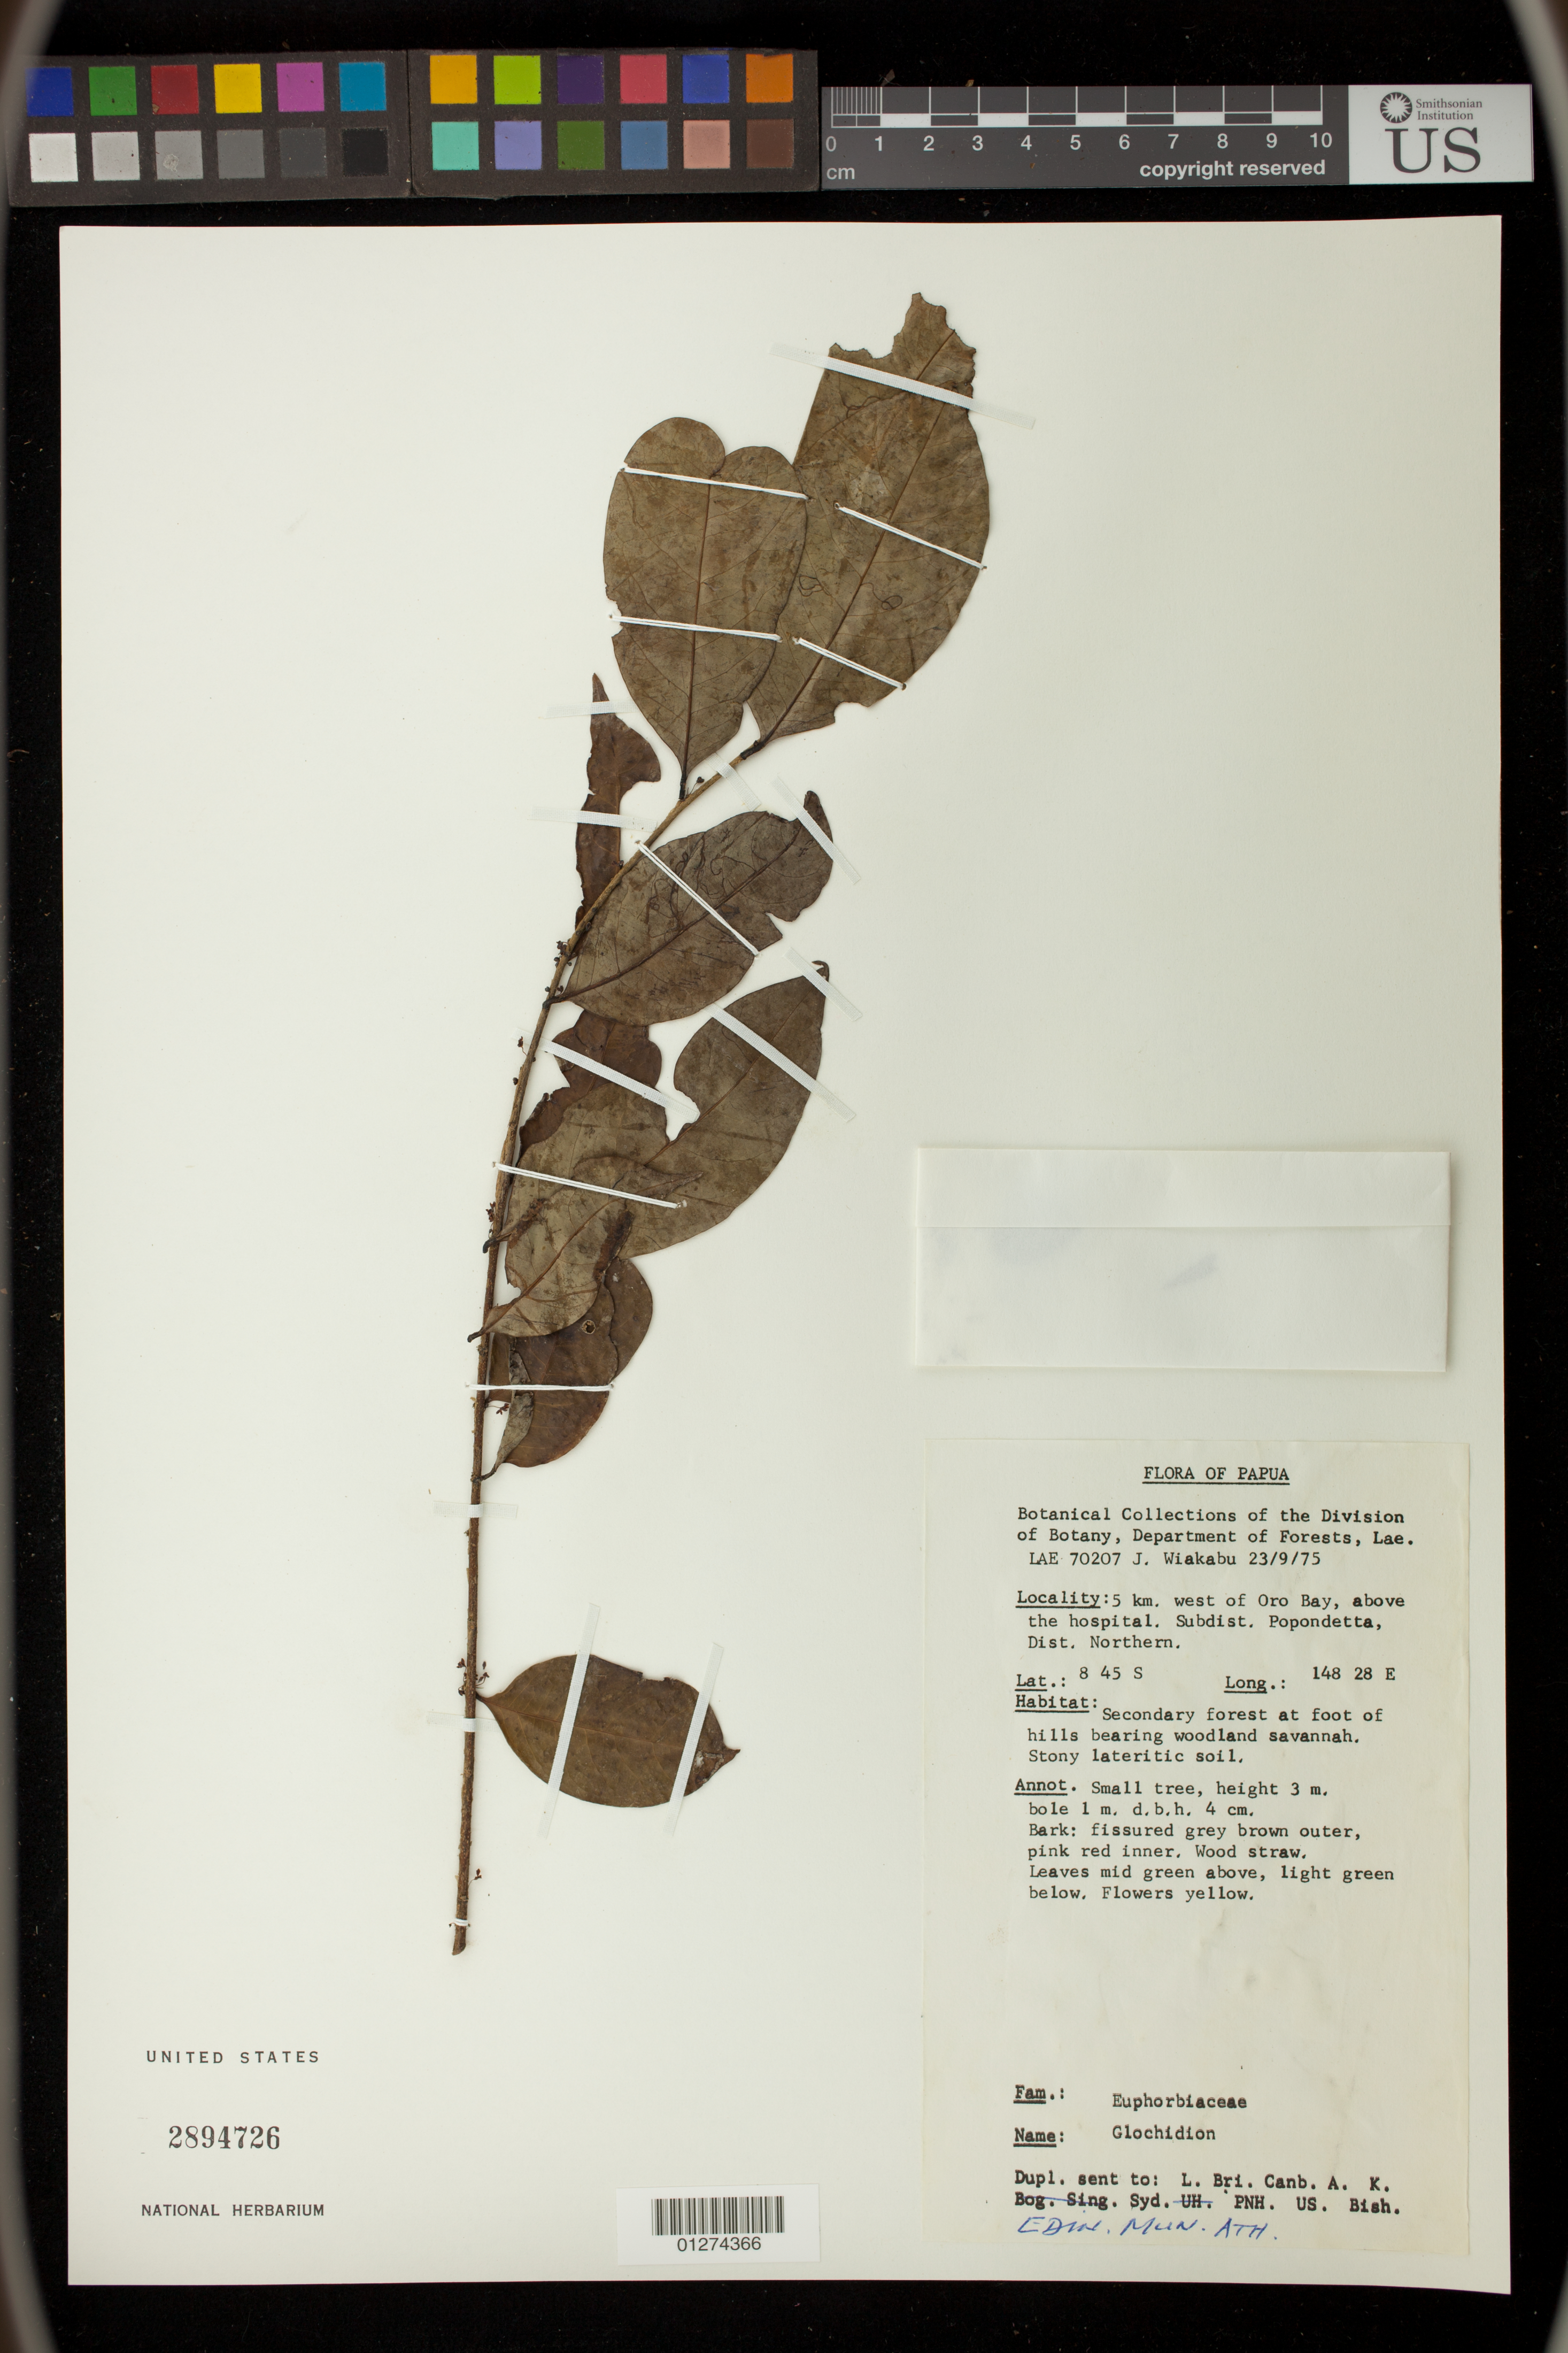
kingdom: Plantae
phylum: Tracheophyta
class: Magnoliopsida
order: Malpighiales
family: Phyllanthaceae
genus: Glochidion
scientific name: Glochidion sp.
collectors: J. Wiakabu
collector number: LAE 70207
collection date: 1975-09-23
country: Papua New Guinea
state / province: Northern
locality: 5 km. west of Oro Bay, above the hospital. Subdist. Popondetta.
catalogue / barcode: US 2894726